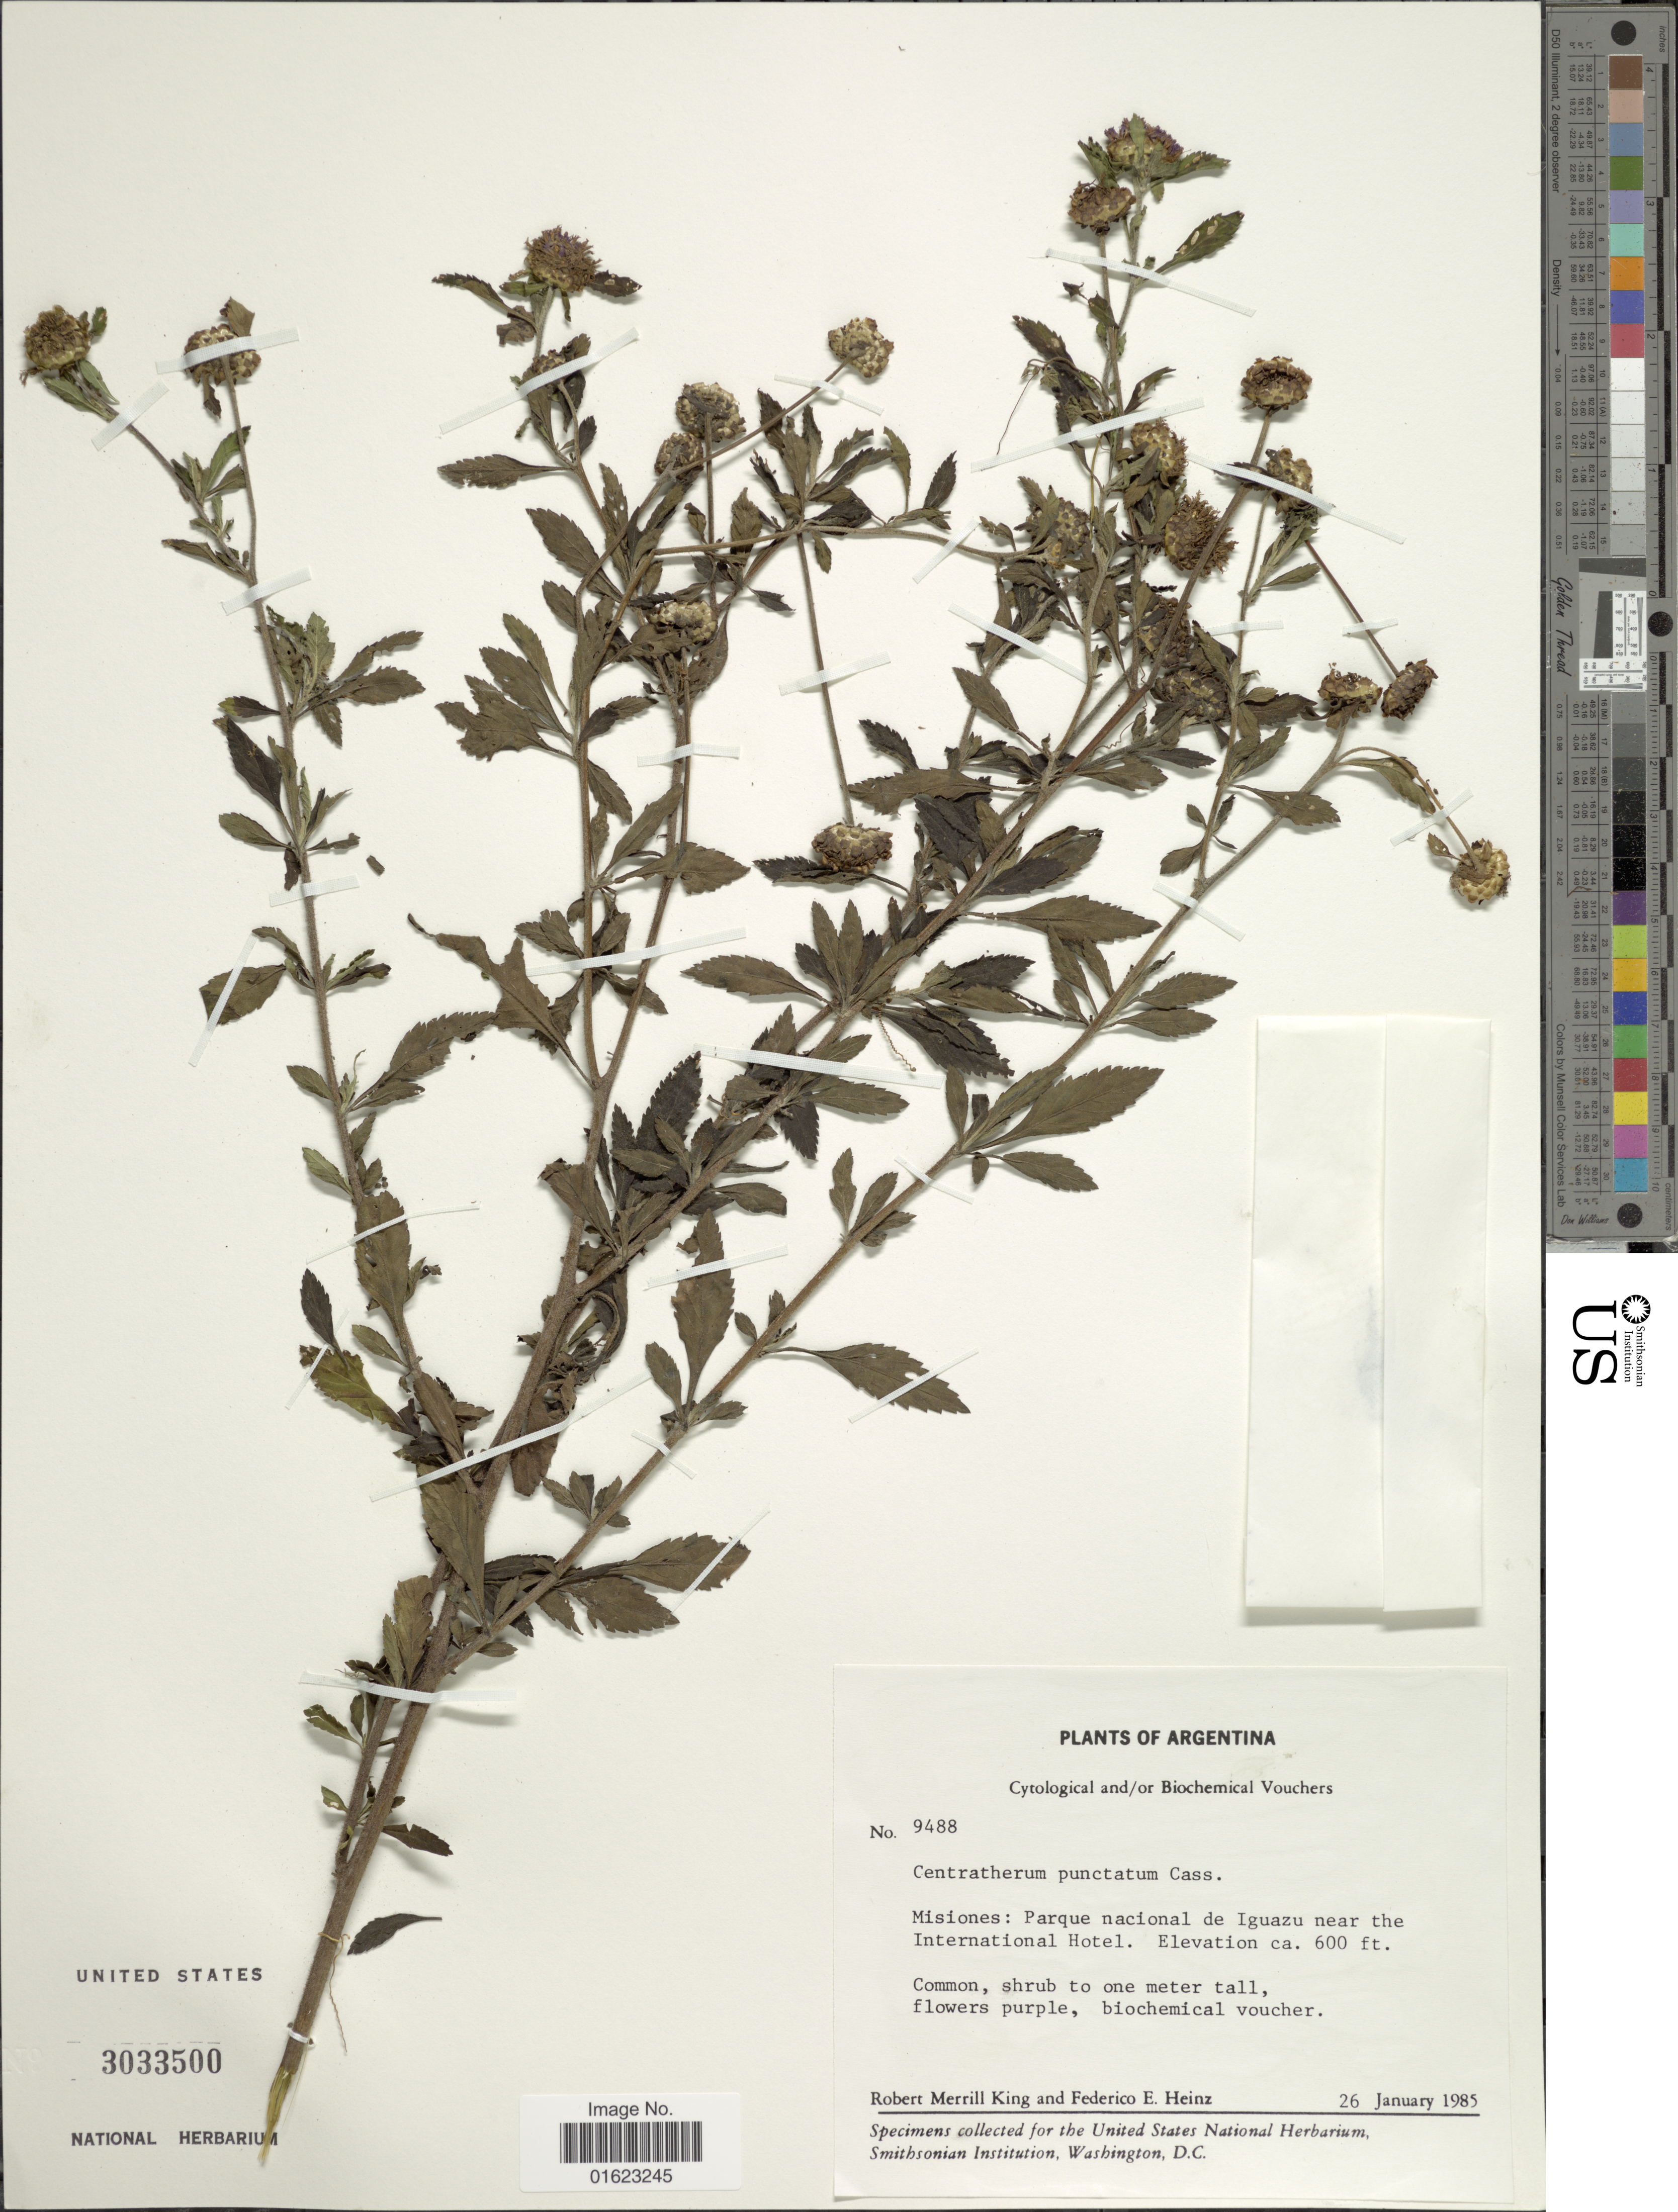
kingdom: Plantae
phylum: Tracheophyta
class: Magnoliopsida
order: Asterales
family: Asteraceae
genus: Centratherum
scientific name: Centratherum punctatum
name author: Cass.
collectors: R. M. King & F. Heinz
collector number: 9488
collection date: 1985-01-26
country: Argentina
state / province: Misiones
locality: Argentina. Misiones: Parque nacional de Iguazu near the International Hotel.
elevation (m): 183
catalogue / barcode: US 3033500